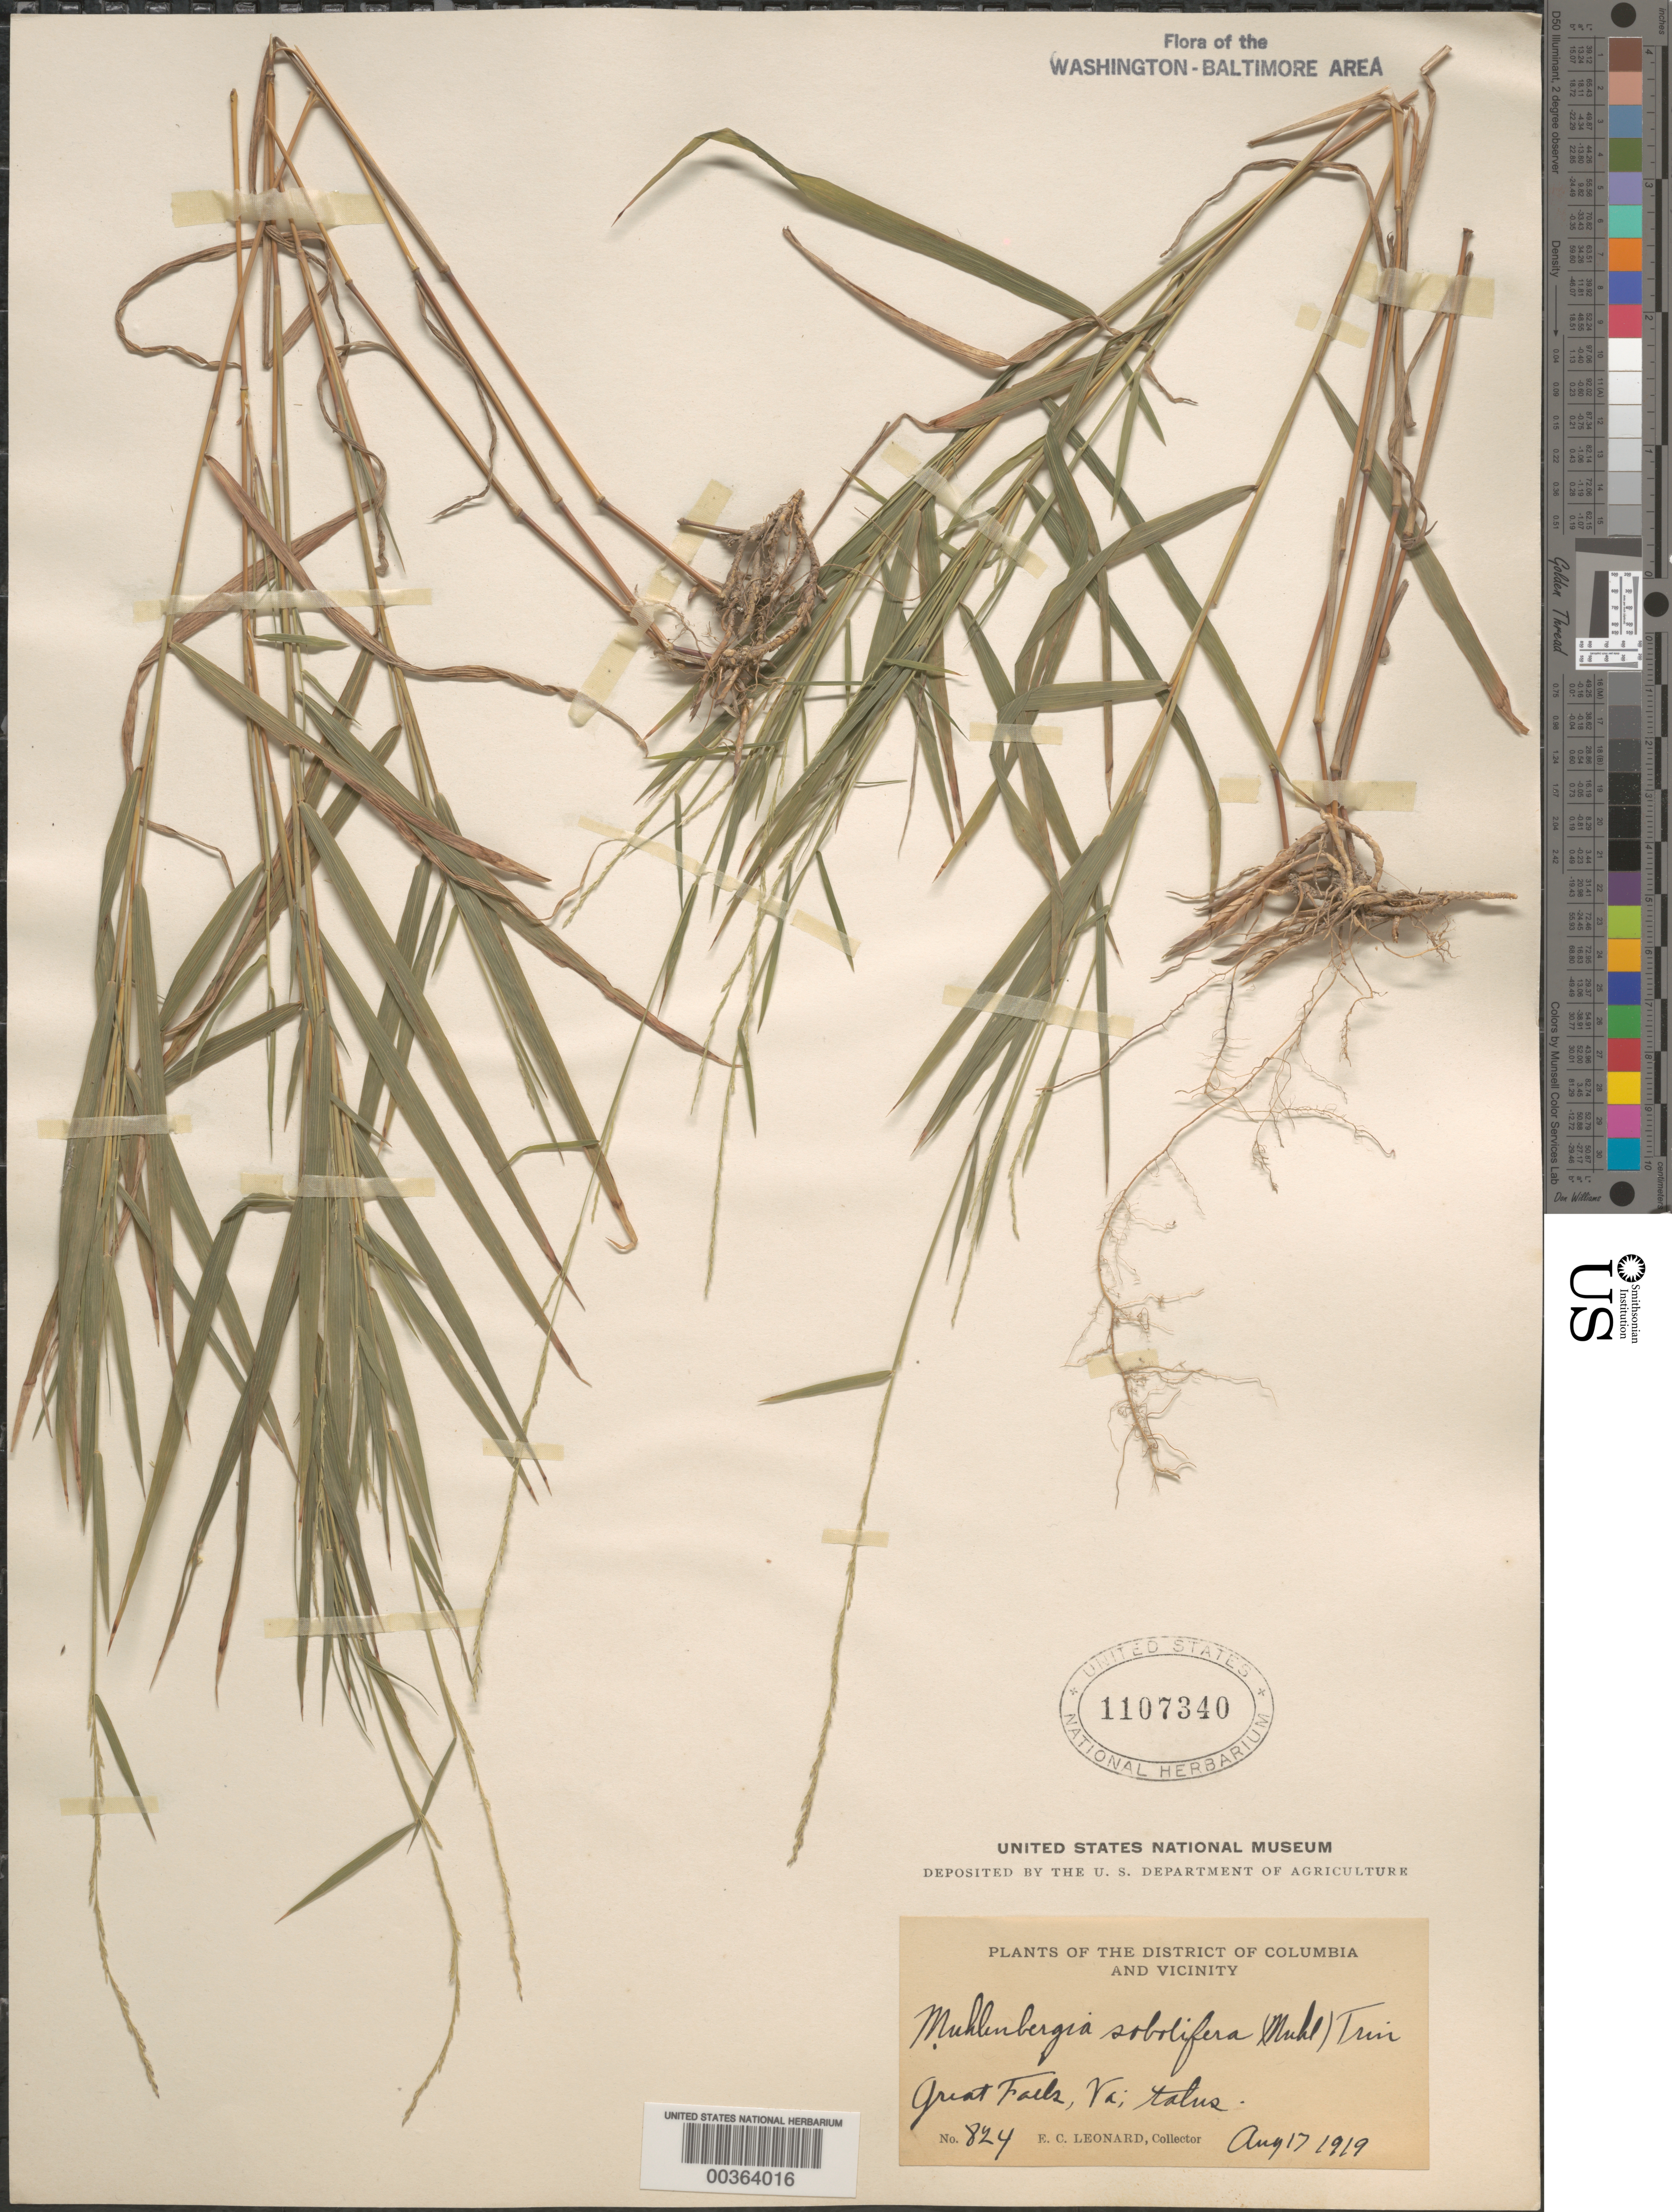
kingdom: Plantae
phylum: Tracheophyta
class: Liliopsida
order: Poales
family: Poaceae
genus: Muhlenbergia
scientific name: Muhlenbergia sobolifera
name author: (Muhl. ex Willd.) Trin.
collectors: E. C. Leonard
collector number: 824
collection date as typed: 17 Aug 1919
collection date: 1919-08-17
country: United States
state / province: Virginia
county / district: Fairfax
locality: Great Falls C. and O. Canal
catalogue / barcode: US 1107340